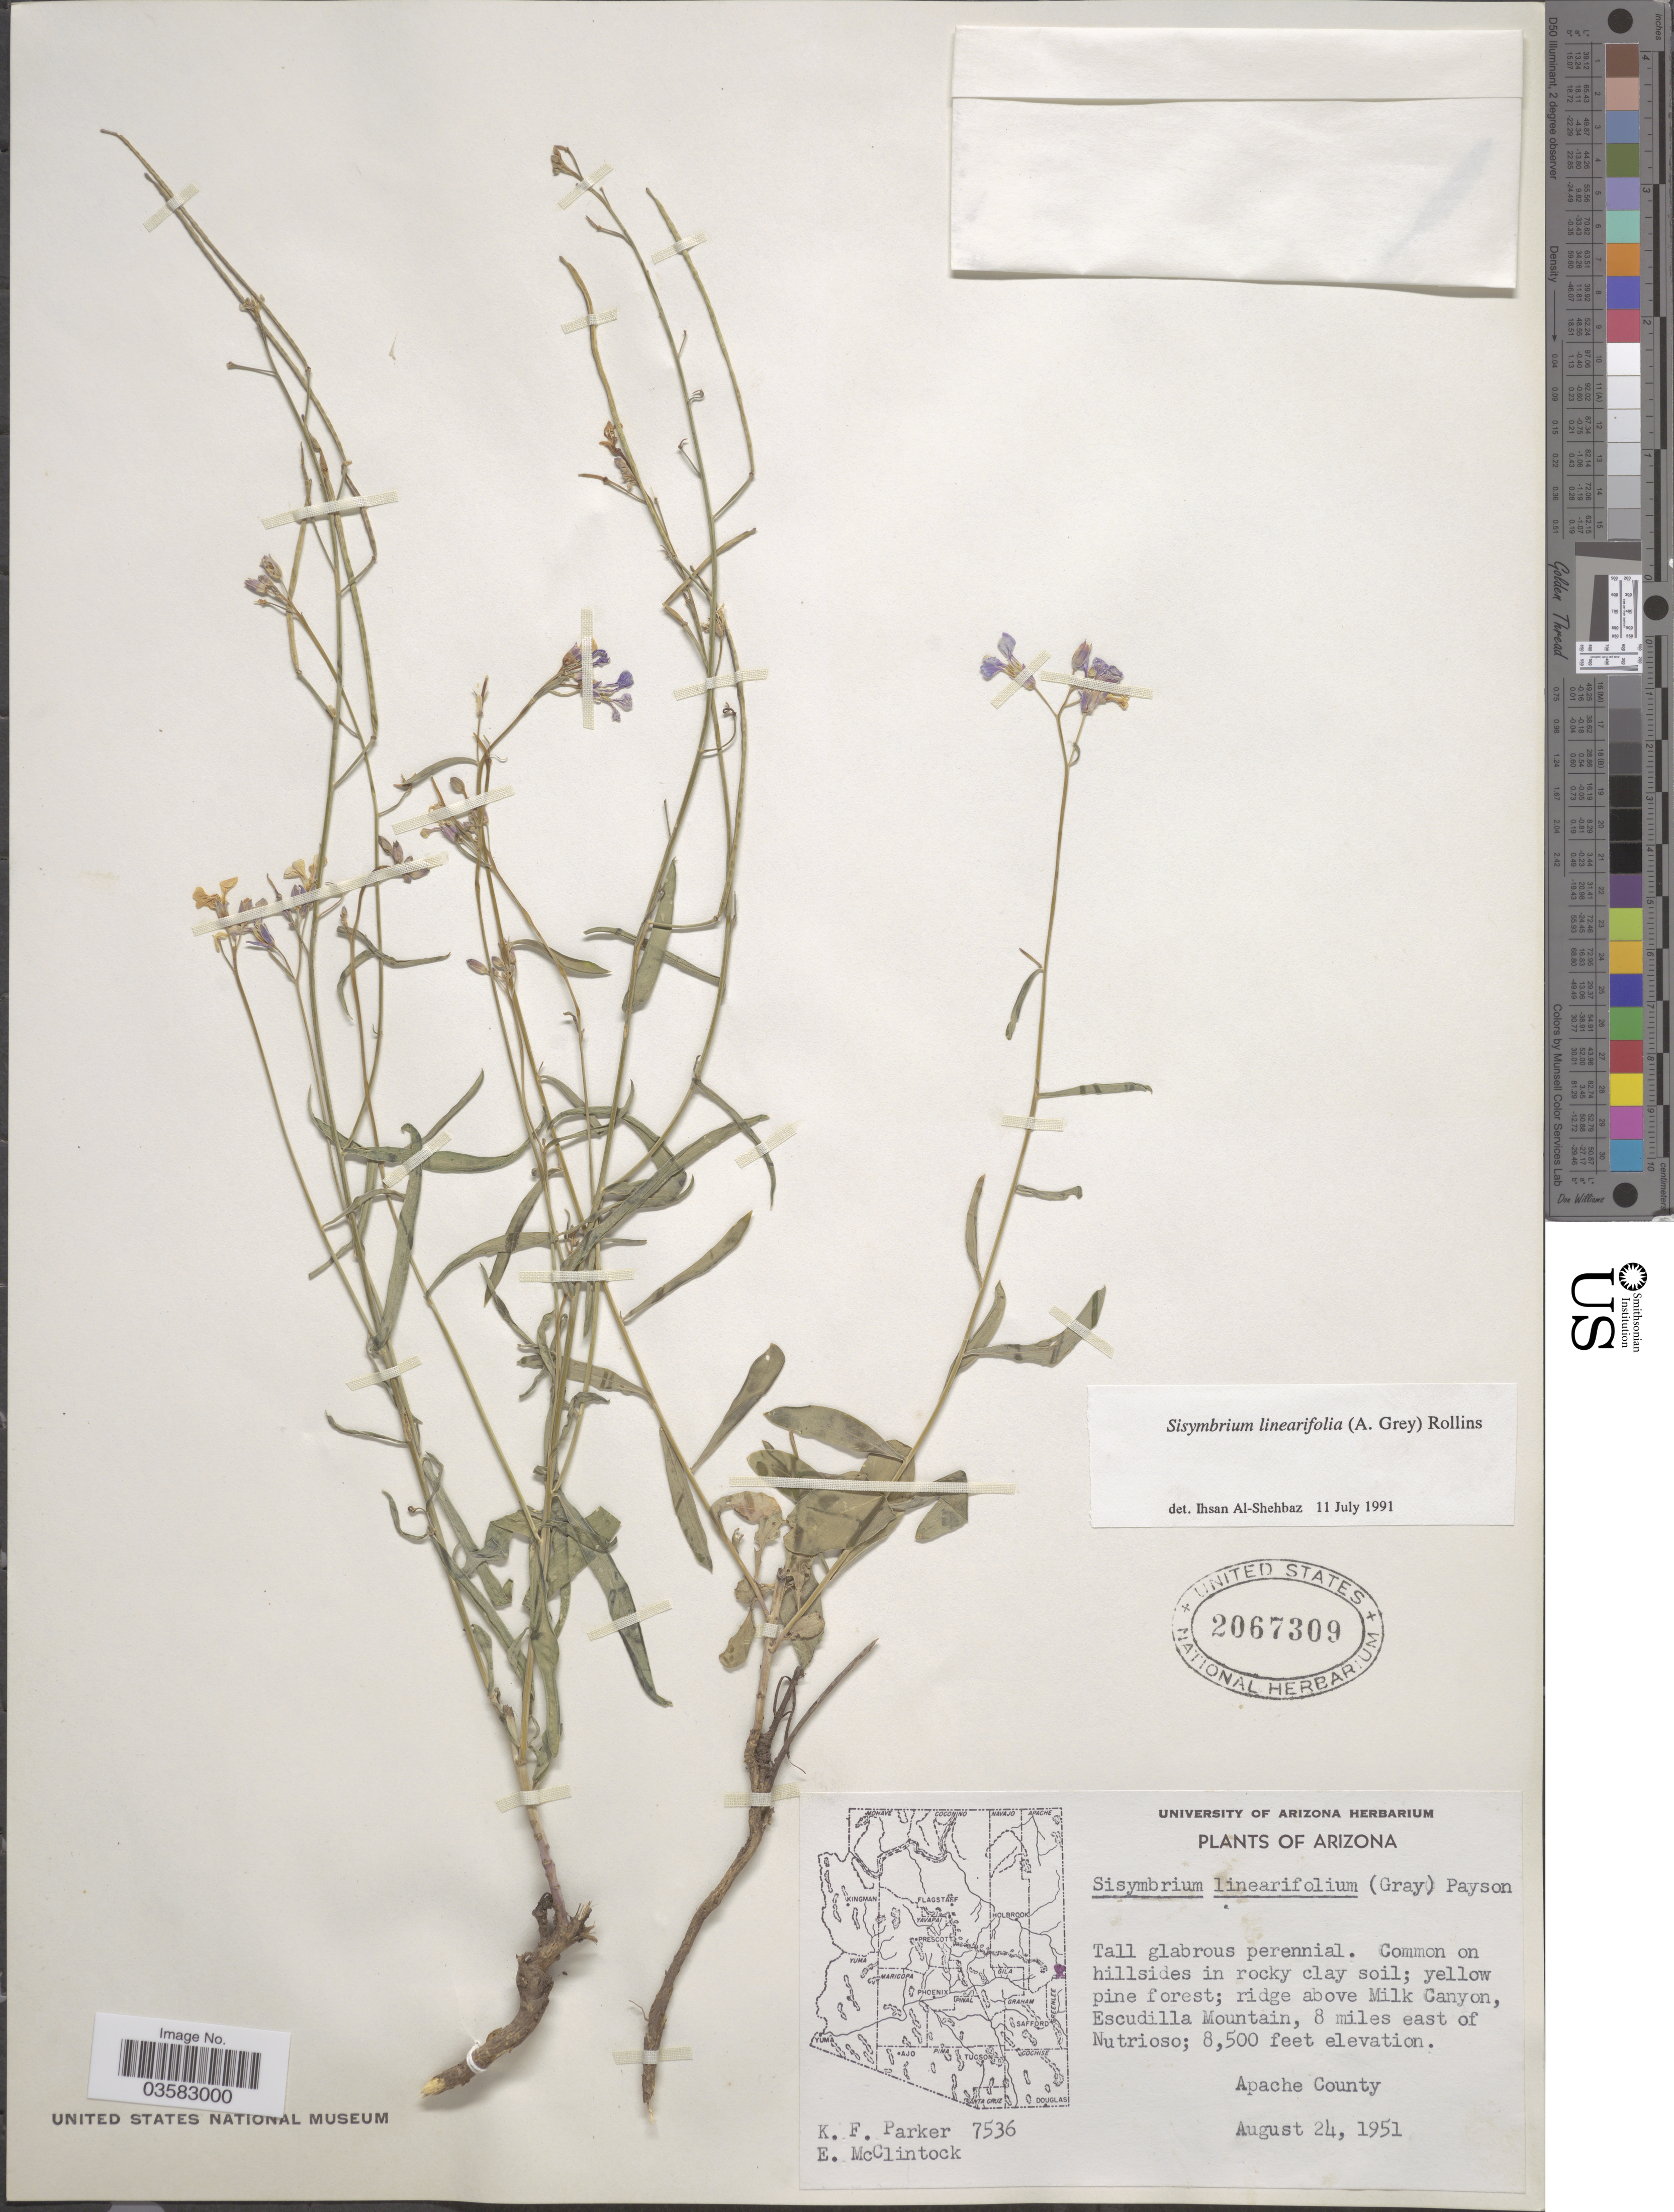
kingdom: Plantae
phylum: Tracheophyta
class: Magnoliopsida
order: Brassicales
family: Brassicaceae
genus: Sisymbrium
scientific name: Sisymbrium linearifolium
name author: (A. Gray) Payson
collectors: K. F. Parker & E. McClintock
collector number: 7536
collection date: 1951-08-24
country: United States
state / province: Arizona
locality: Ridge above Milk Canyon, Escudilla Mountain, 8 miles east of Nutrioso. Apache County.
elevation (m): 2591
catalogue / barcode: US 2067309